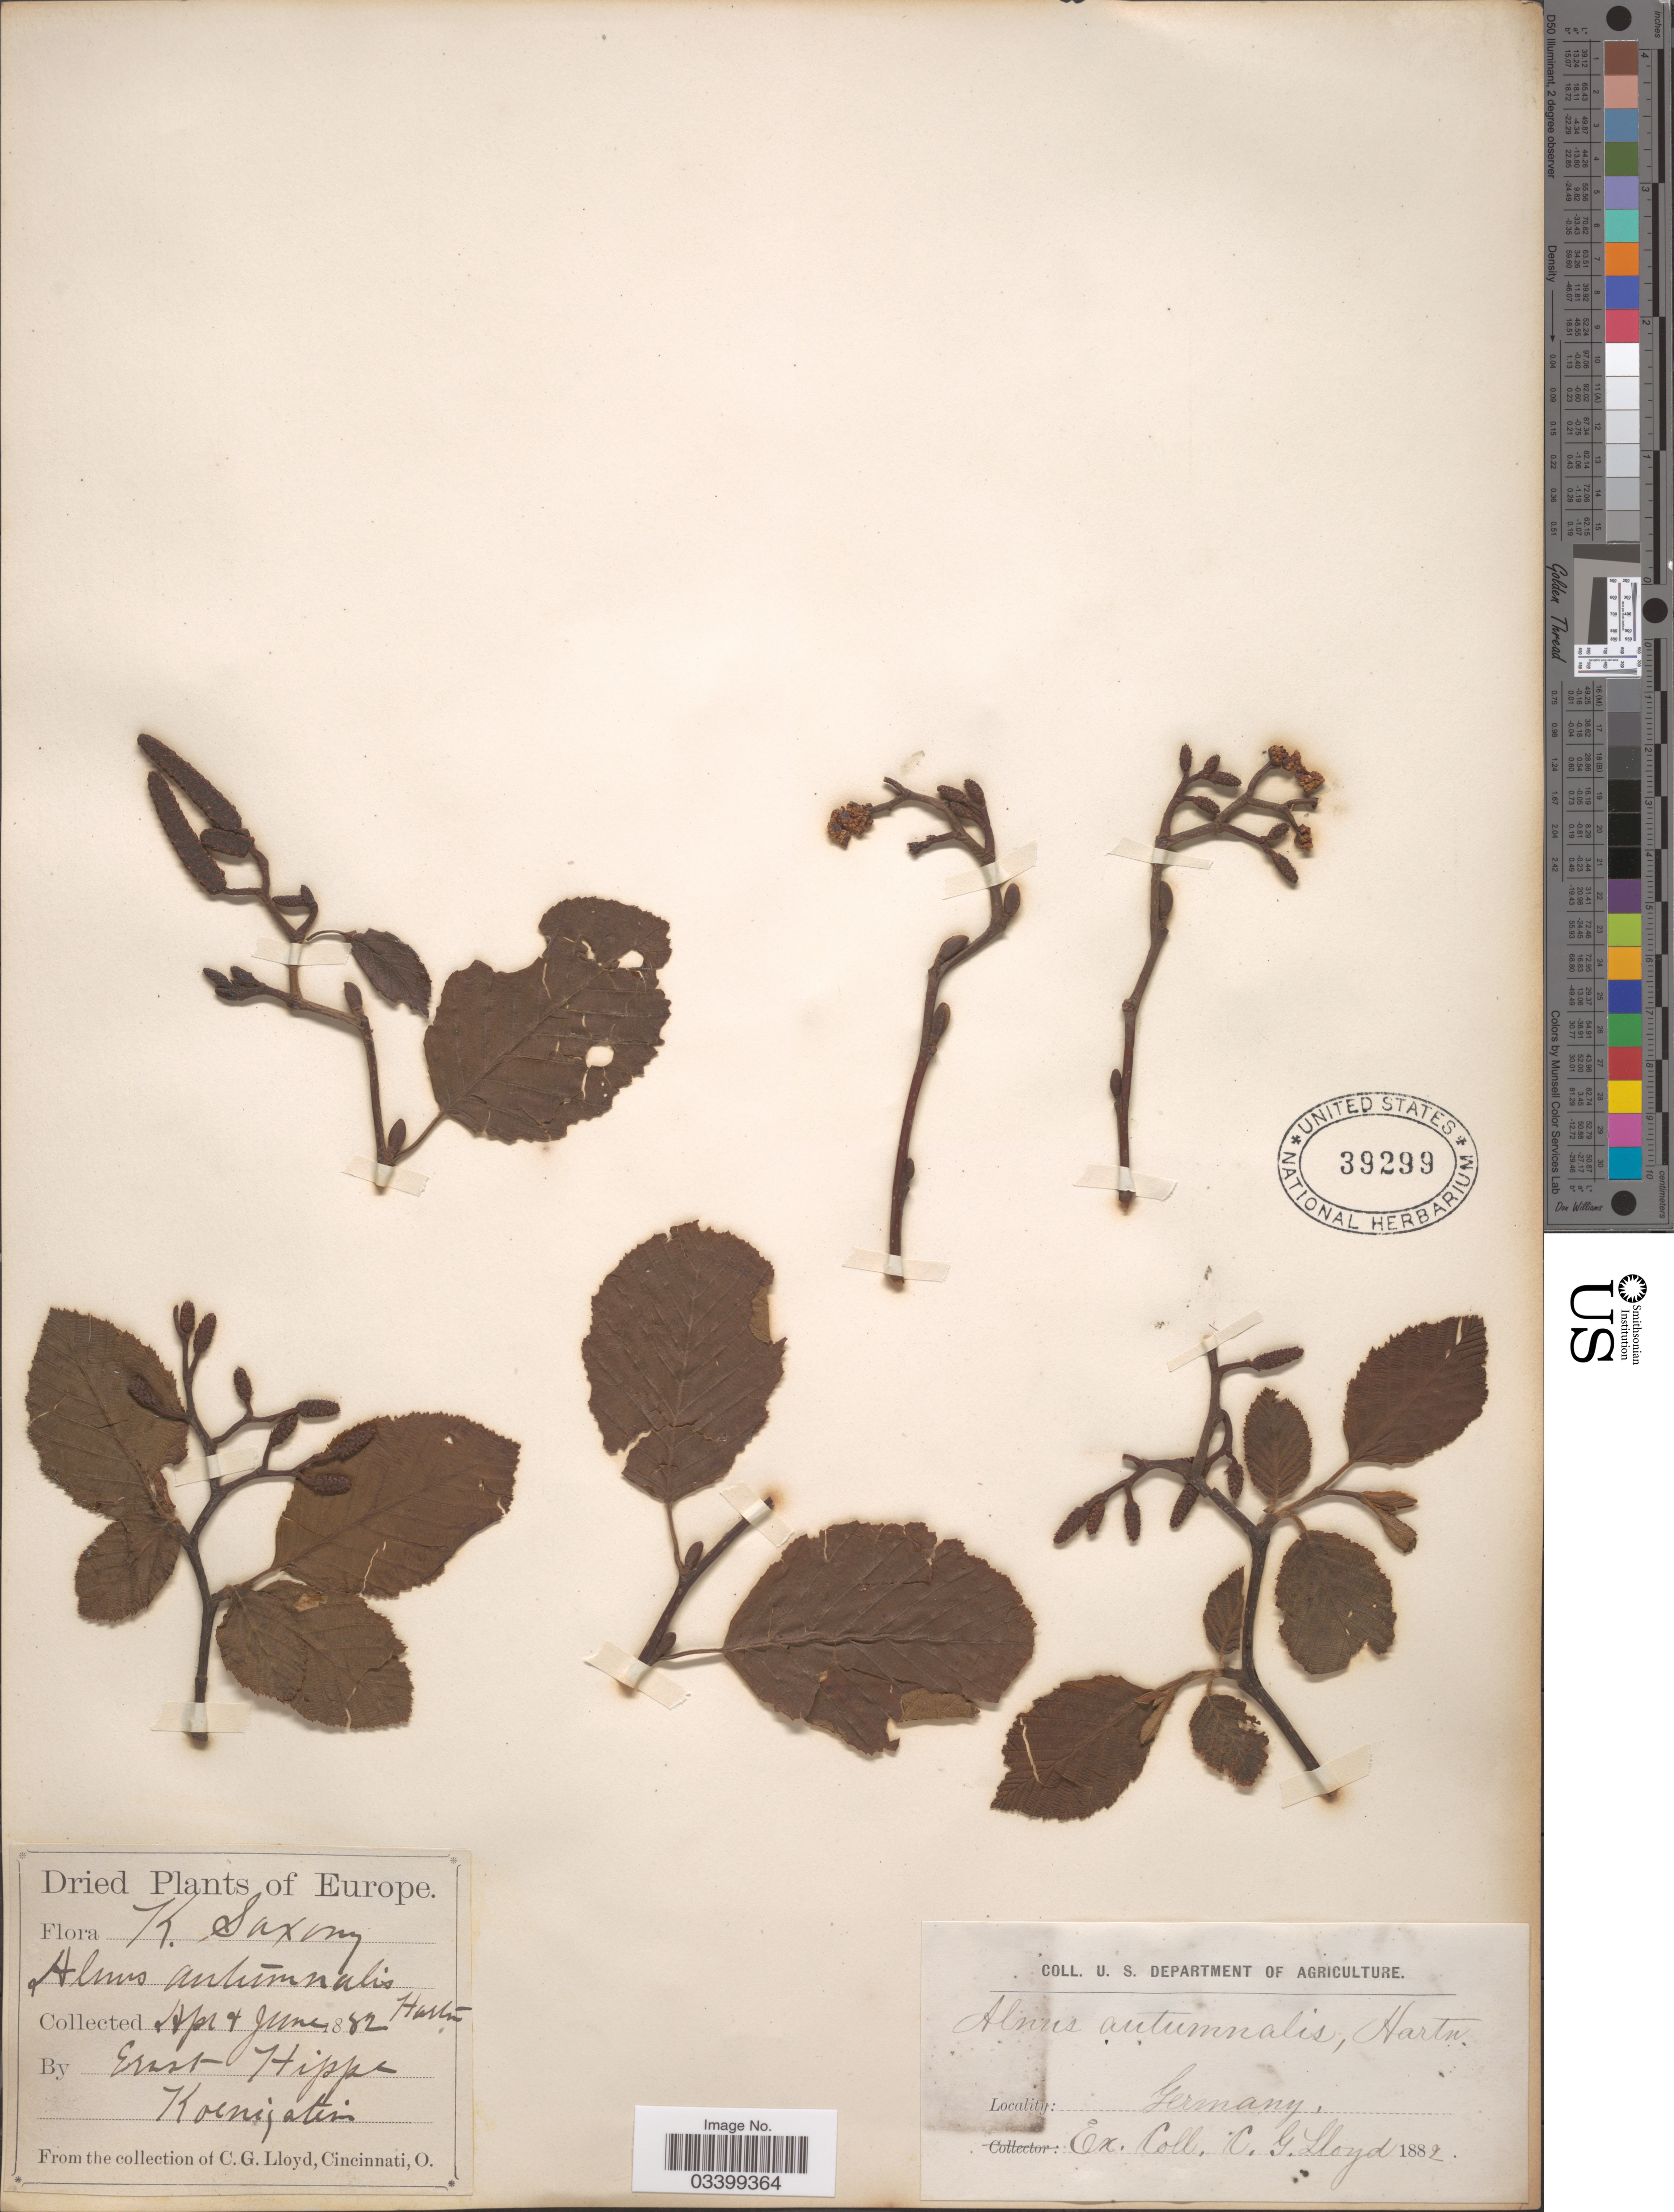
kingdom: Plantae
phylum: Tracheophyta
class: Magnoliopsida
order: Fagales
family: Betulaceae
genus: Alnus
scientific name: Alnus serrulata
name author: (Aiton) Willd.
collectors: C. Lloyd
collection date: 1882-04/1882-06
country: Germany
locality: K. Saxony.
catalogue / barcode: US 39299